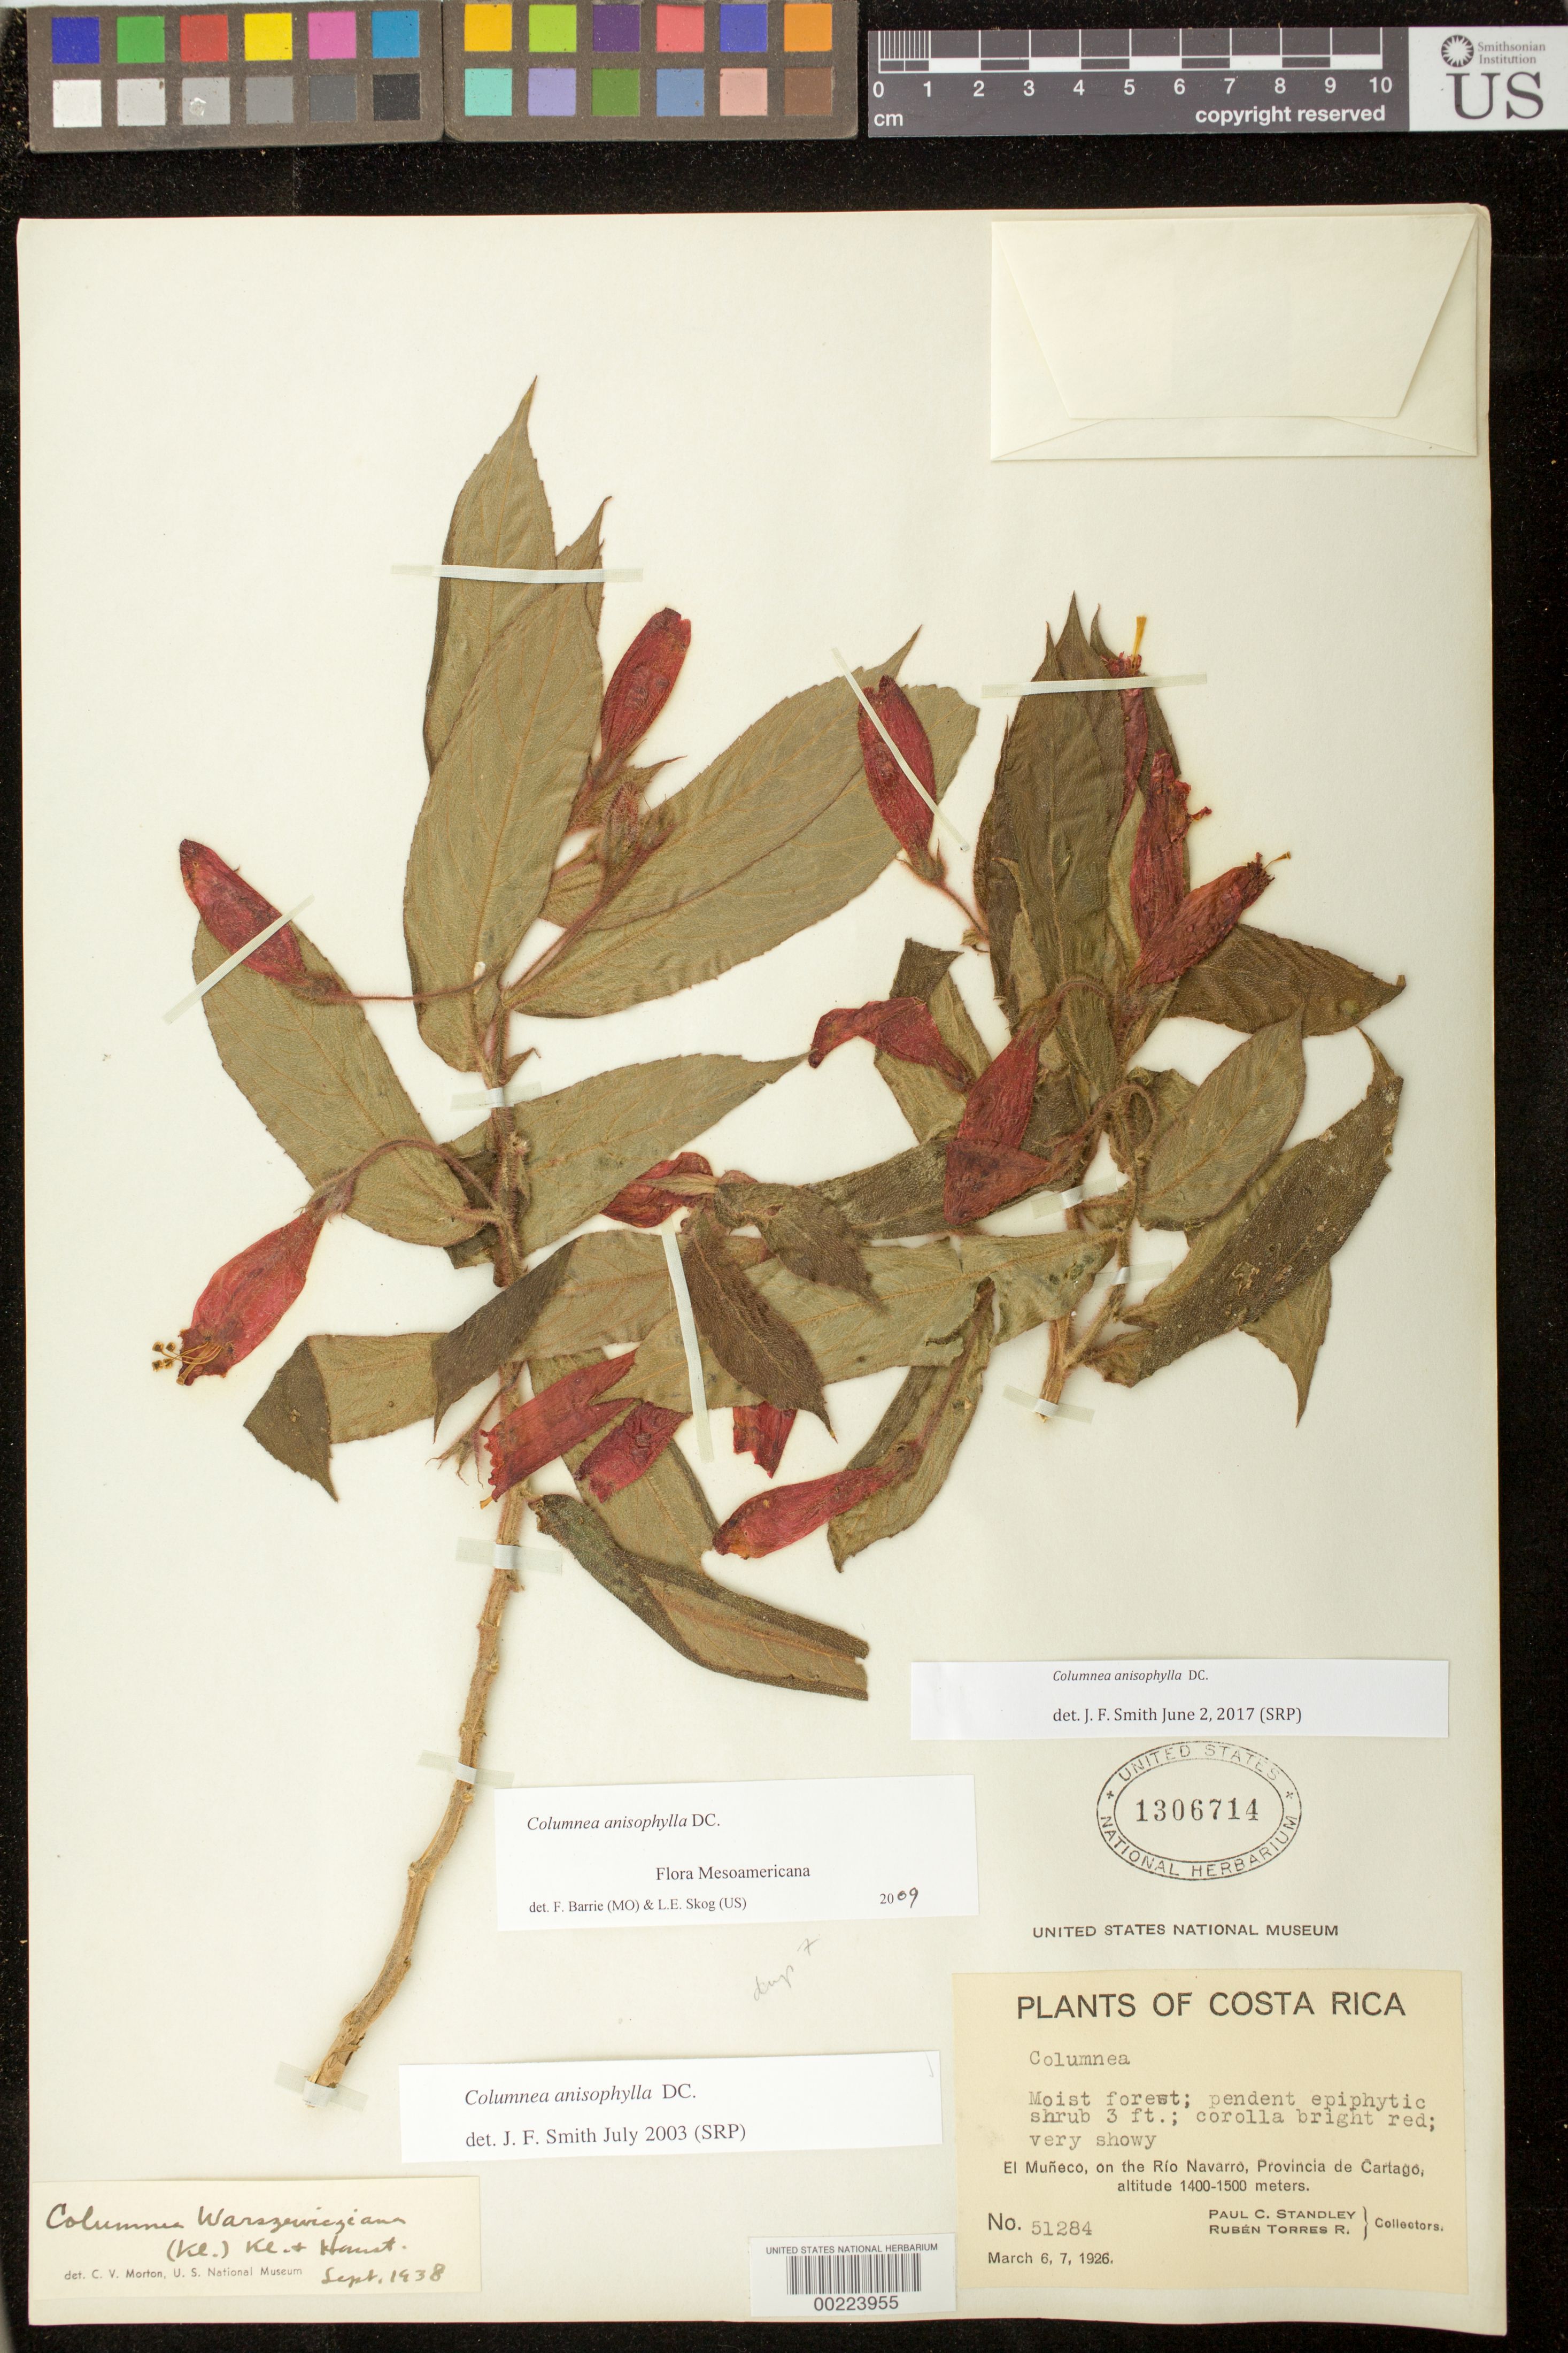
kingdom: Plantae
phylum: Tracheophyta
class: Magnoliopsida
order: Lamiales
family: Gesneriaceae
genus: Columnea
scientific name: Columnea anisophylla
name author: DC.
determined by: Smith, J. F.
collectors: P. C. Standley & R. Torres R.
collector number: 51284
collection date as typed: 6-7 Mar 1926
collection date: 1926-03-06/1926-03-07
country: Costa Rica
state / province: Cartago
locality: El Muneco, on the Rio Navarro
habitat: Moist forest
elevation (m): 1400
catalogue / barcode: US 1306714